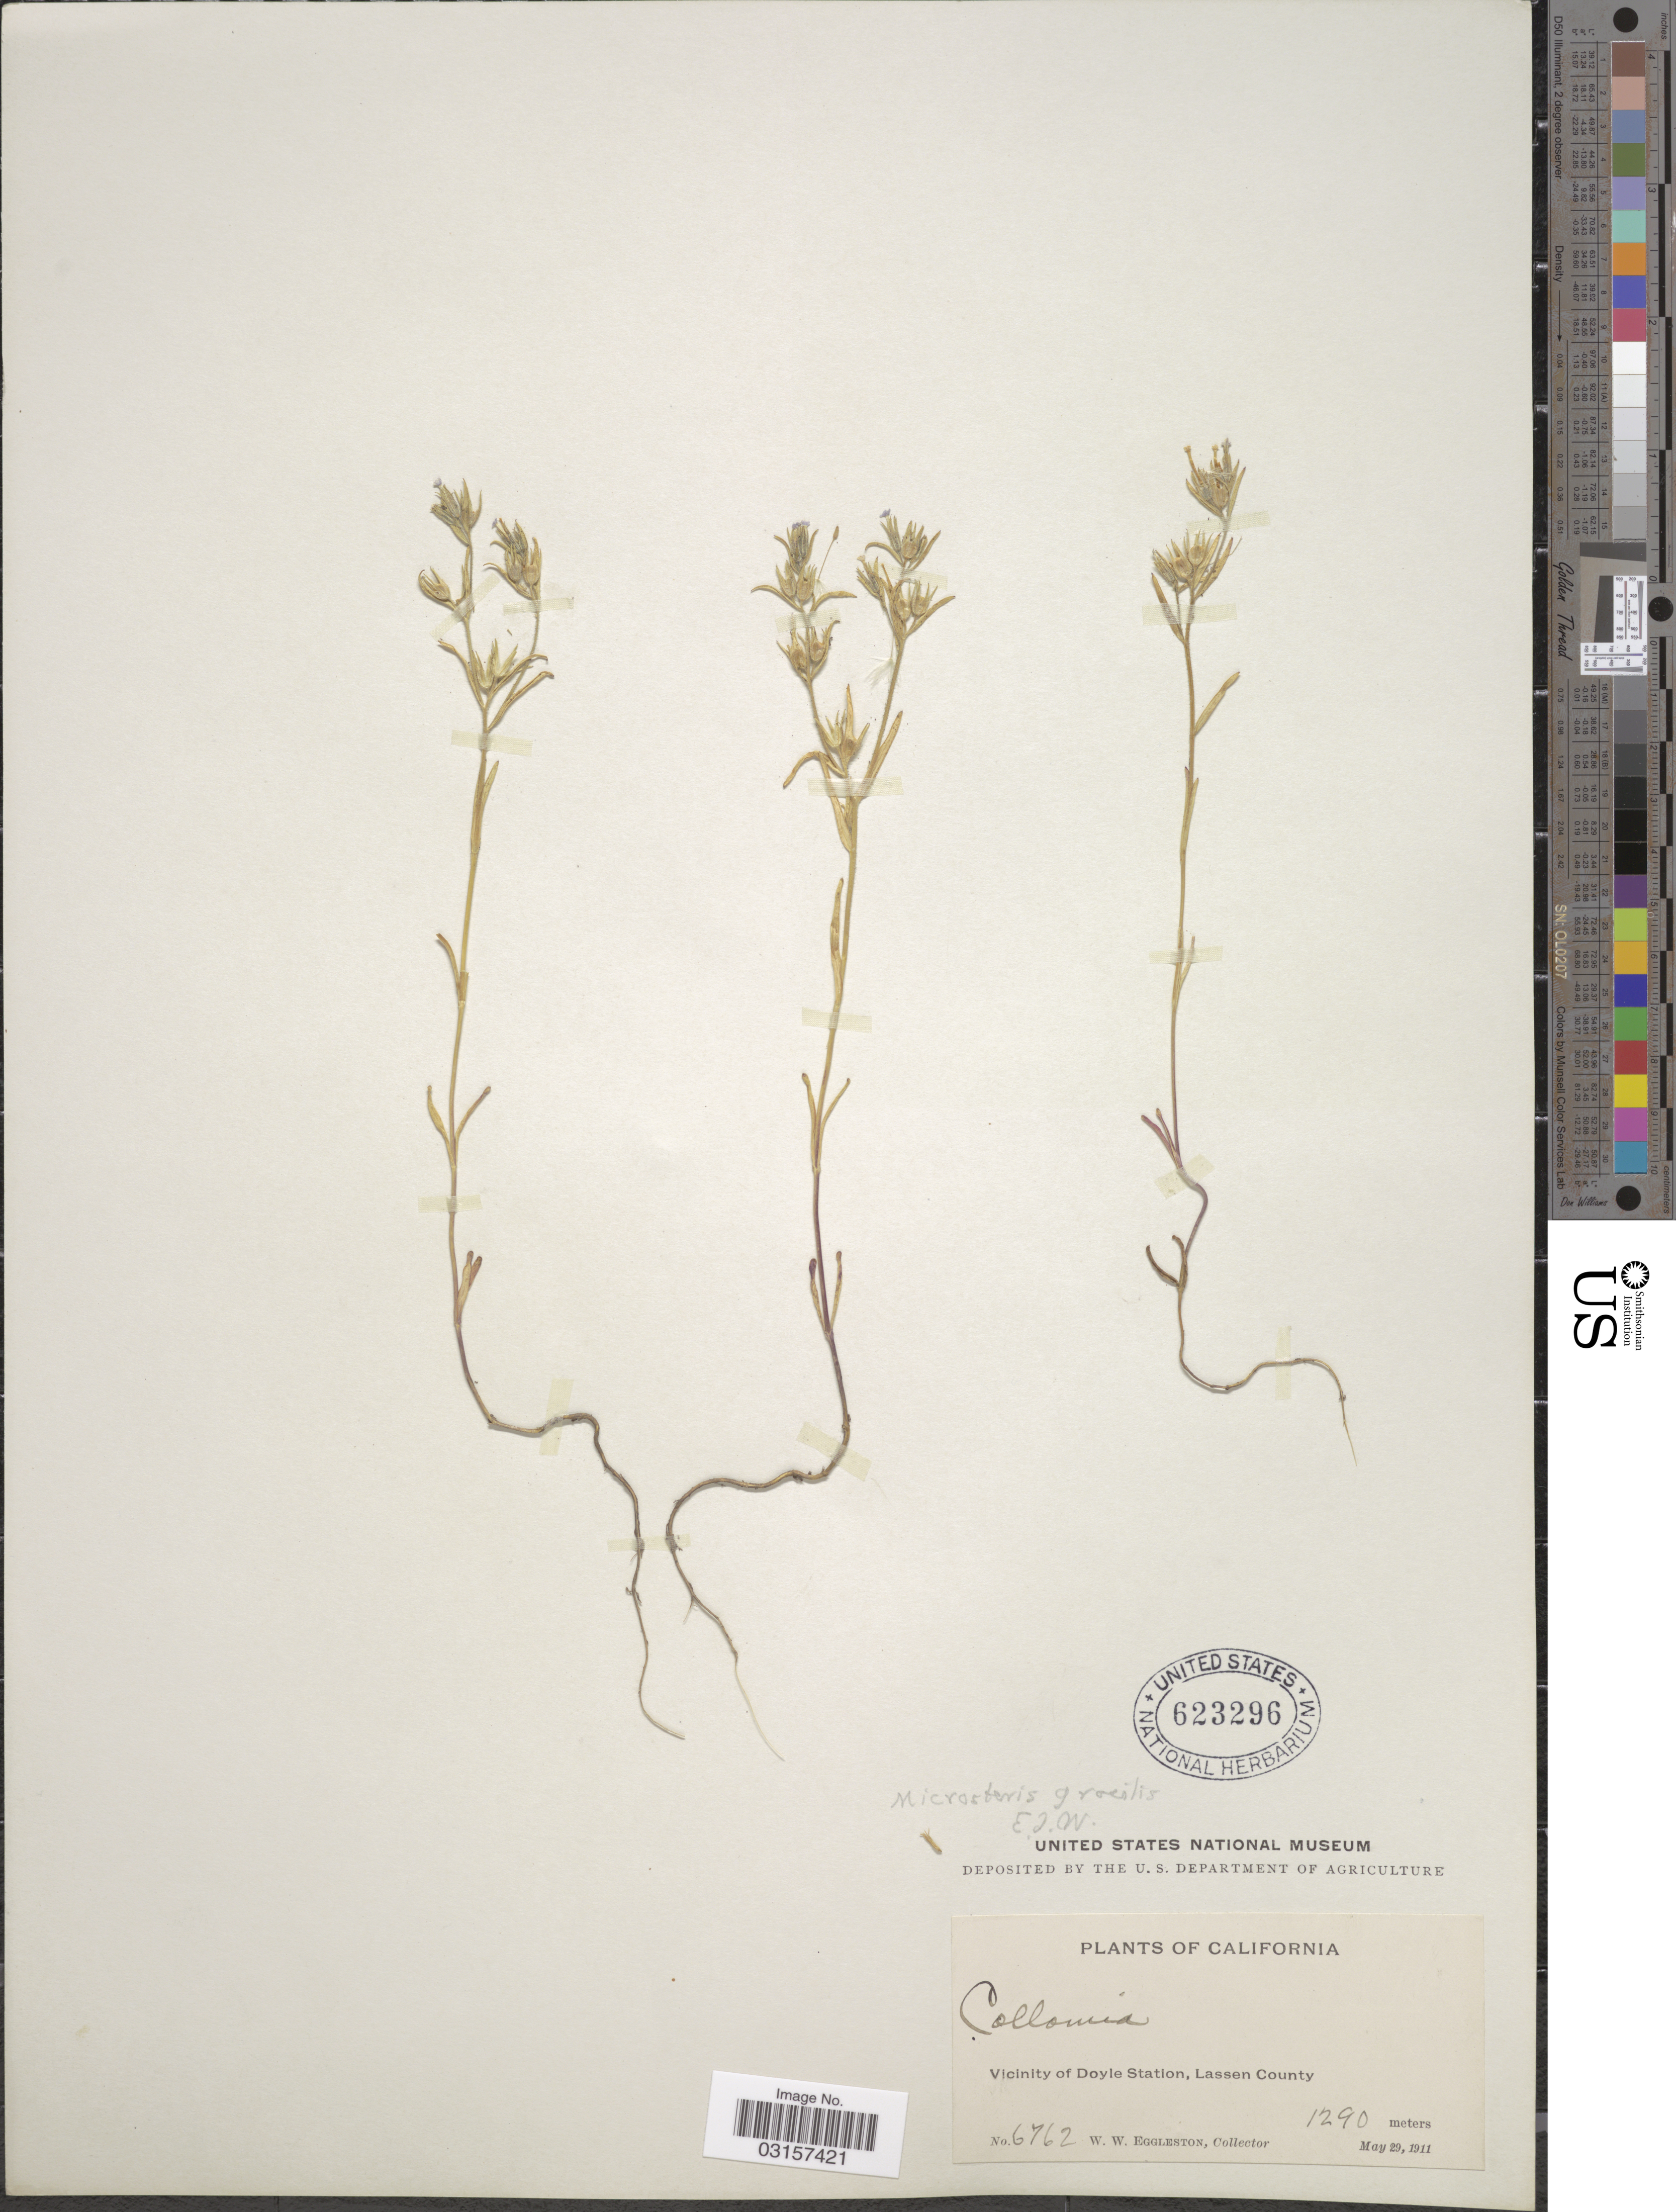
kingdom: Plantae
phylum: Tracheophyta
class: Magnoliopsida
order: Ericales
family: Polemoniaceae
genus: Microsteris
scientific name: Microsteris gracilis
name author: (Hook.) Greene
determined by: (US) Smithsonian Institution - National Museum of Natural History - Department of Botany (UNITED STATES)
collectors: W. W. Eggleston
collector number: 6762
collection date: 1911-05-29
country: United States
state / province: California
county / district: Lassen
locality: Vicinity of Doyle Station, Lassen County.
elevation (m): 1290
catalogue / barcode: US 623296